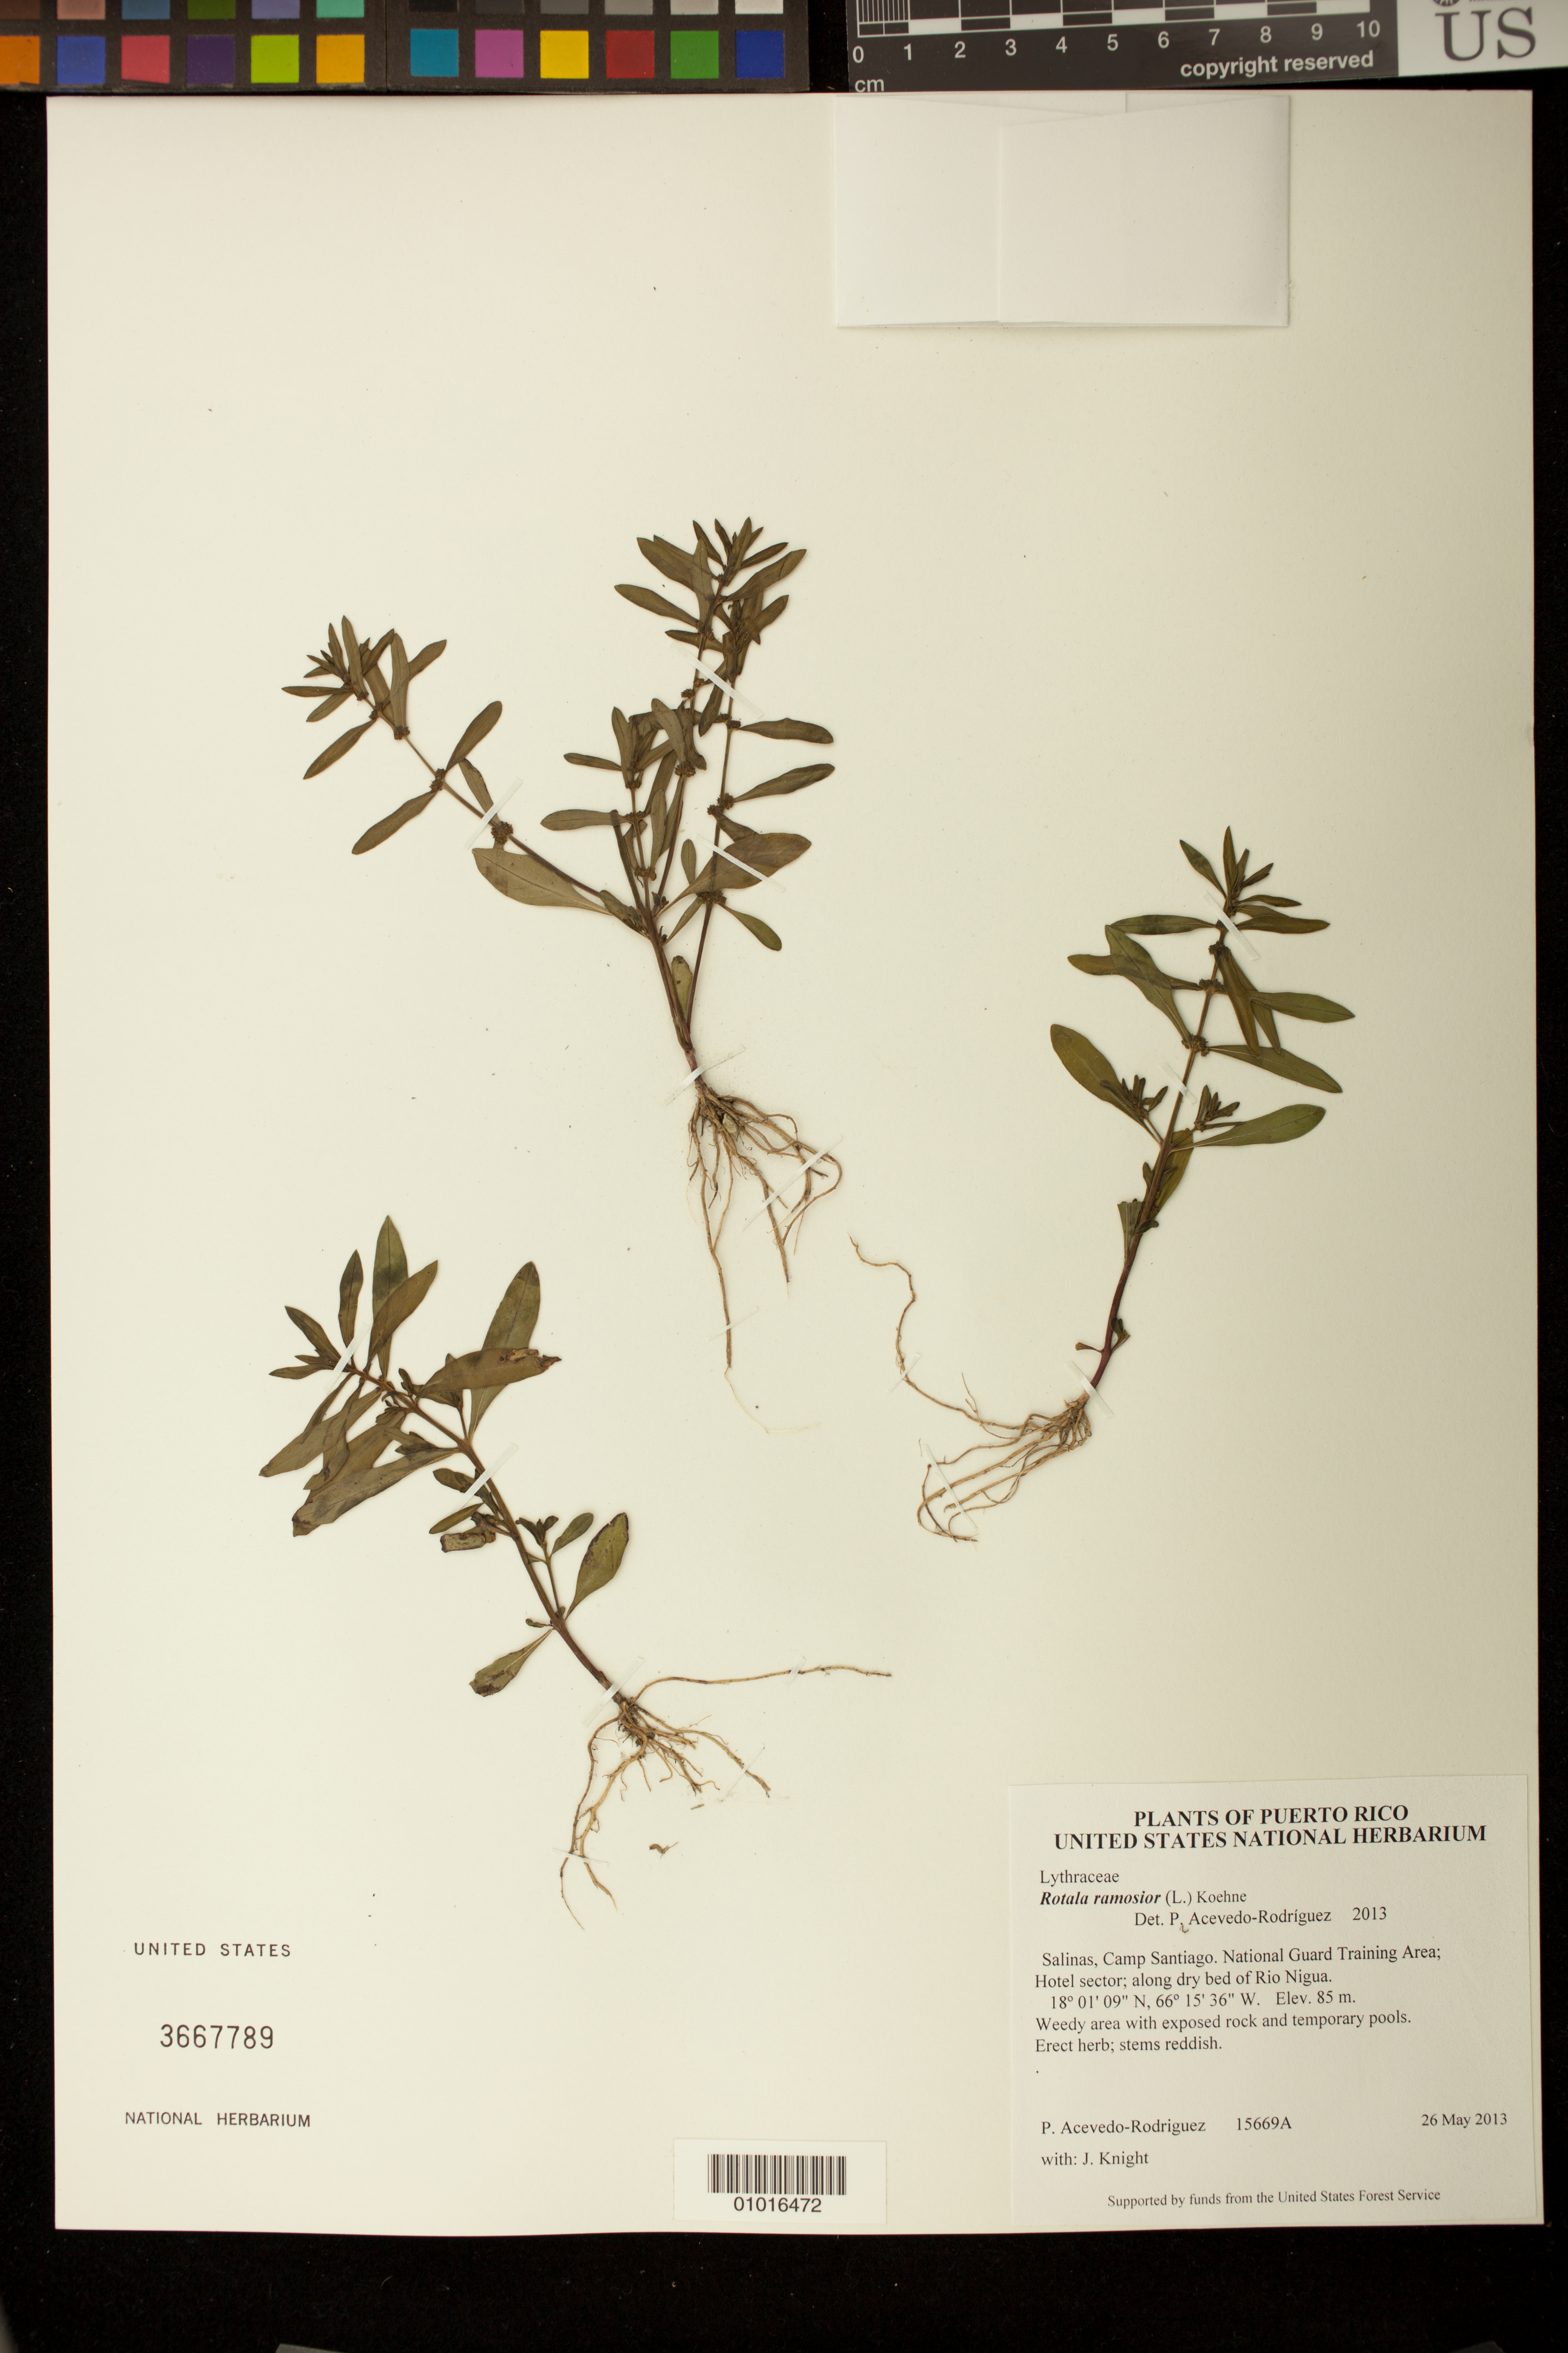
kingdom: Plantae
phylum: Tracheophyta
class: Magnoliopsida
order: Myrtales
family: Lythraceae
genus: Rotala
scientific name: Rotala ramosior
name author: (L.) Koehne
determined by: Acevedo-Rodríguez, P., (BOT), Smithsonian Institution - National Museum of Natural History (UNITED STATES)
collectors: P. Acevedo-Rodr. & J. Knight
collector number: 15669A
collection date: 2013-05-26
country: Puerto Rico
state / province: Salinas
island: Puerto Rico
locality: Camp Santiago, National Guard Training area; Hotel sector, along Rio Nigua.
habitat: Along dry bed of river; weedy area with sxposed rock and temporary pools.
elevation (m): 85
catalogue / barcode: US 3667789